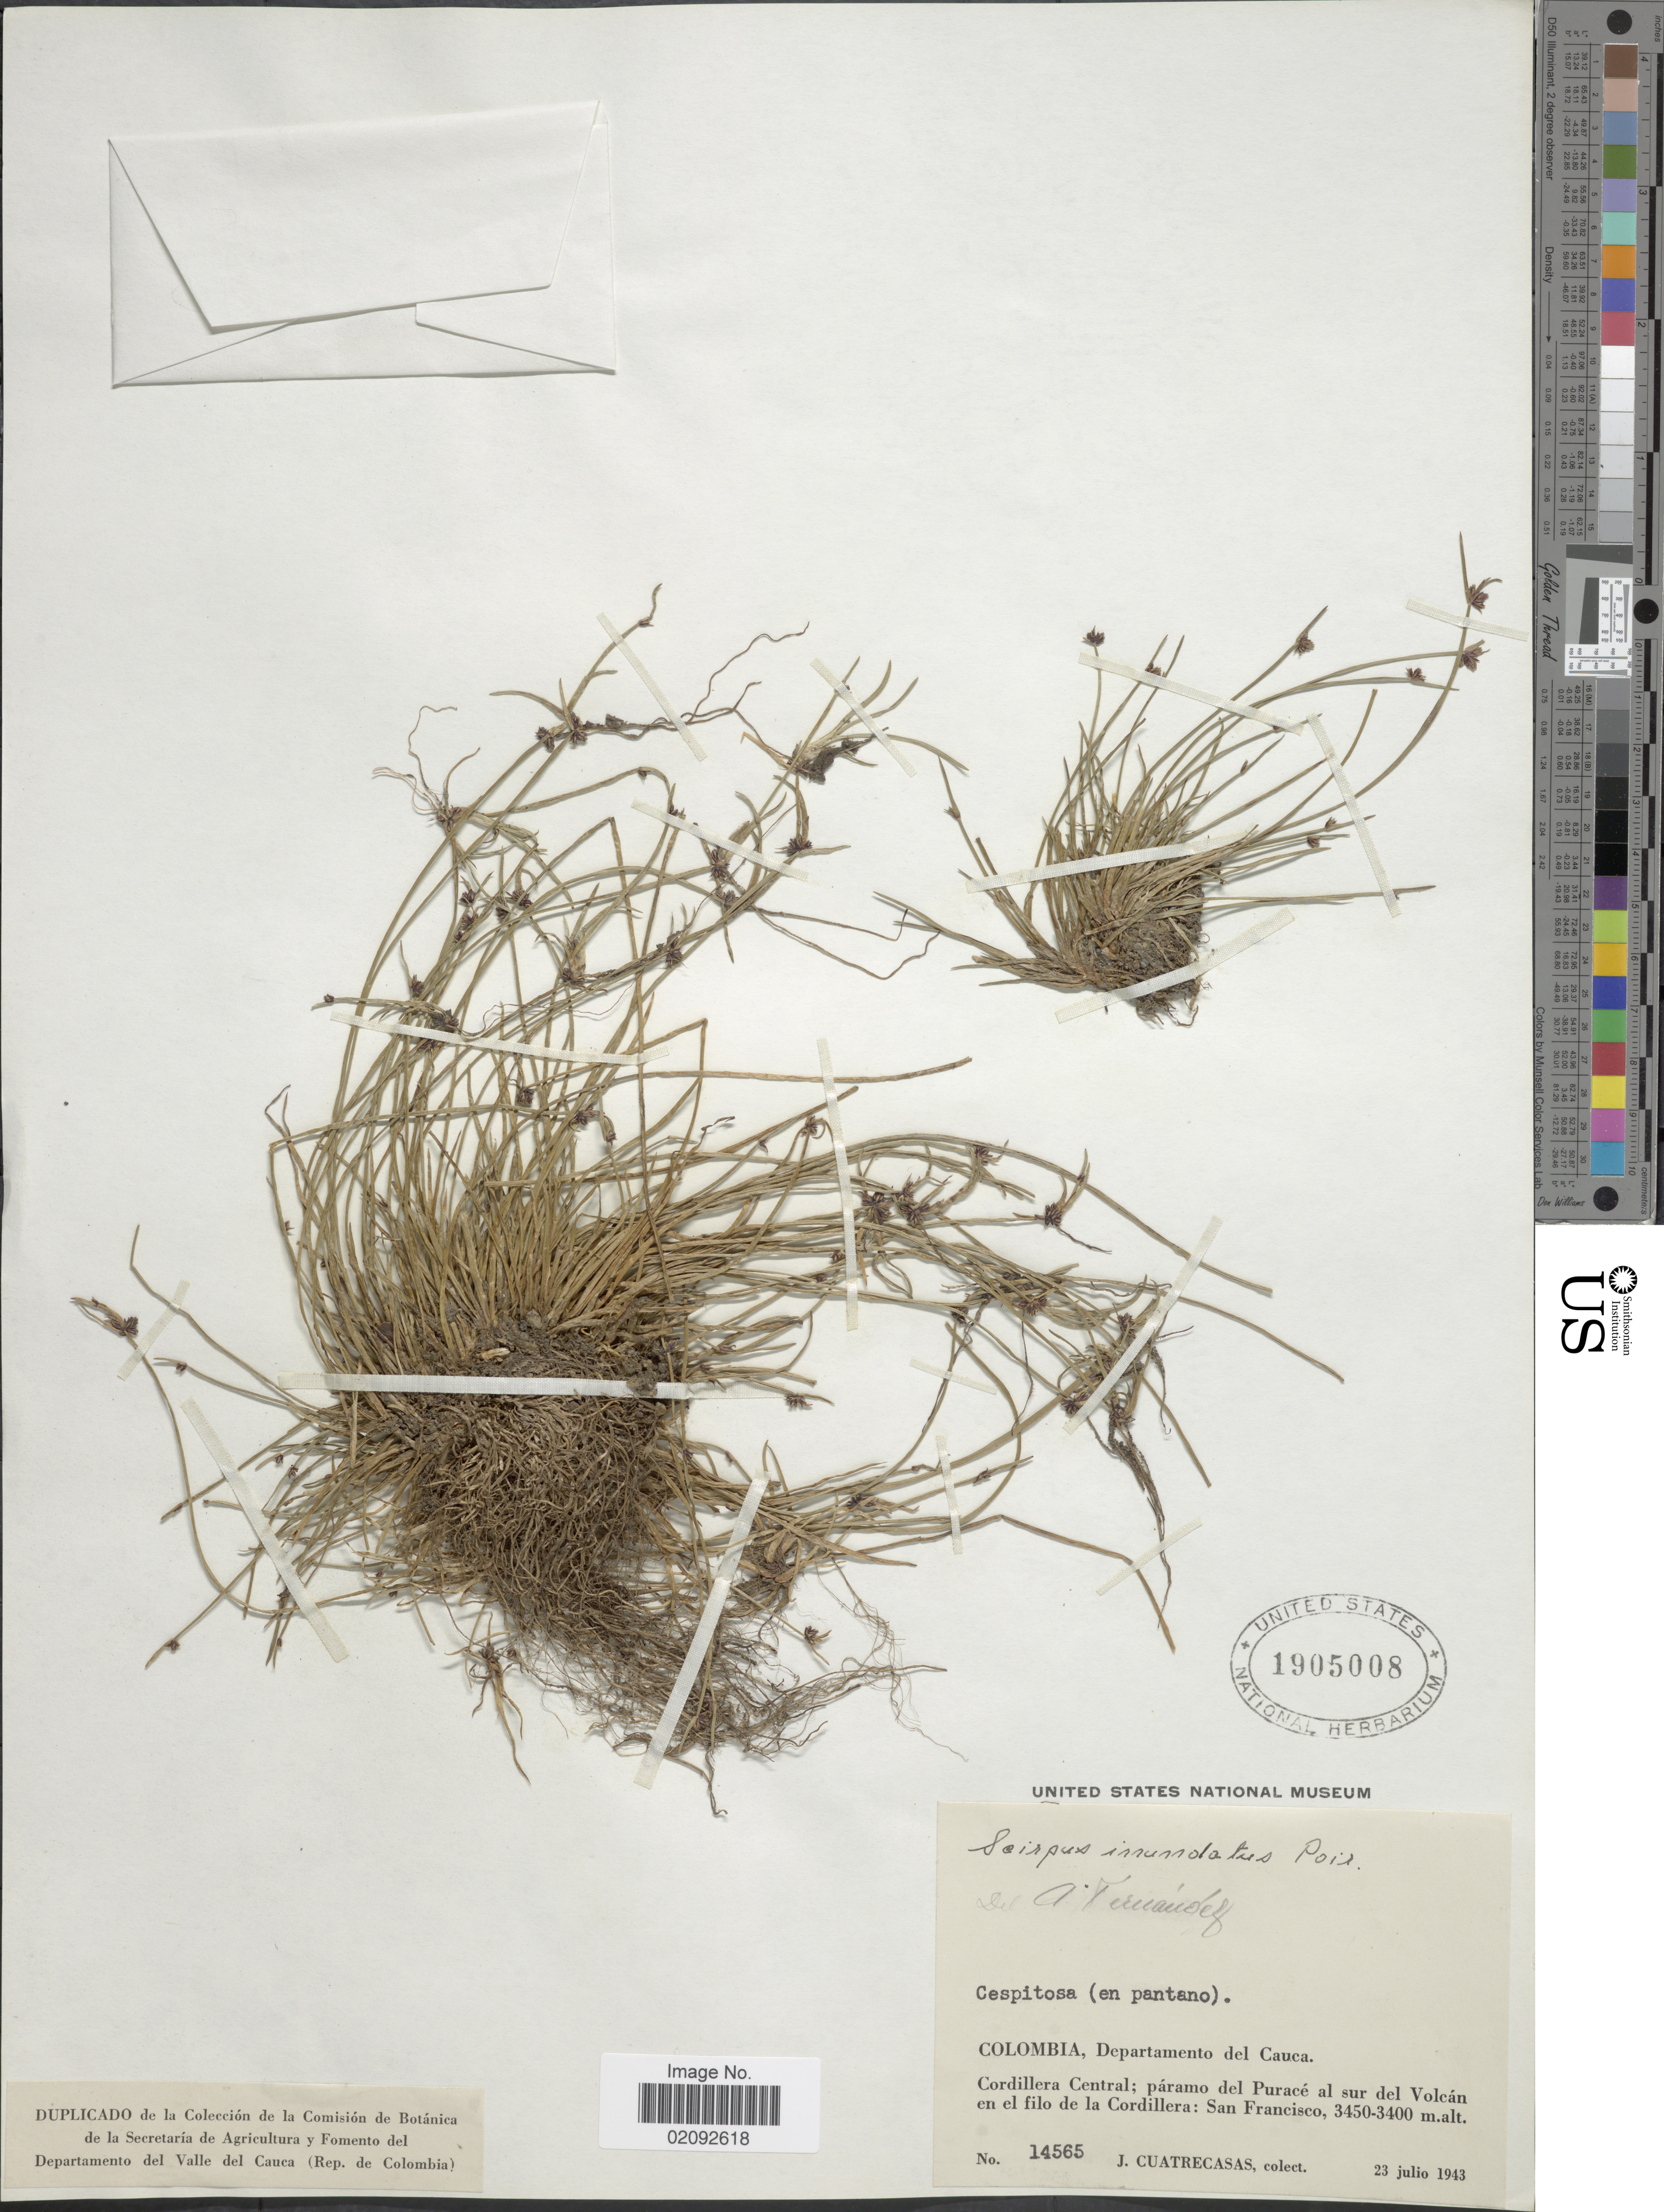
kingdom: Plantae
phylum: Tracheophyta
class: Liliopsida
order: Poales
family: Cyperaceae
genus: Isolepis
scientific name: Isolepis nigricans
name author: Kunth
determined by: Strong, Mark T., (BOT), Smithsonian Institution - National Museum of Natural History (UNITED STATES)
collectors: J. Cuatrecasas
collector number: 14565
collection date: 1943-07-23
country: Colombia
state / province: Valle del Cauca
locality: Departamento del Cauca, Cordillera Central; paramo del Purace al sure del Volcan en el filo de la Cordillera: San Francisco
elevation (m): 3400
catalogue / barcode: US 1905008